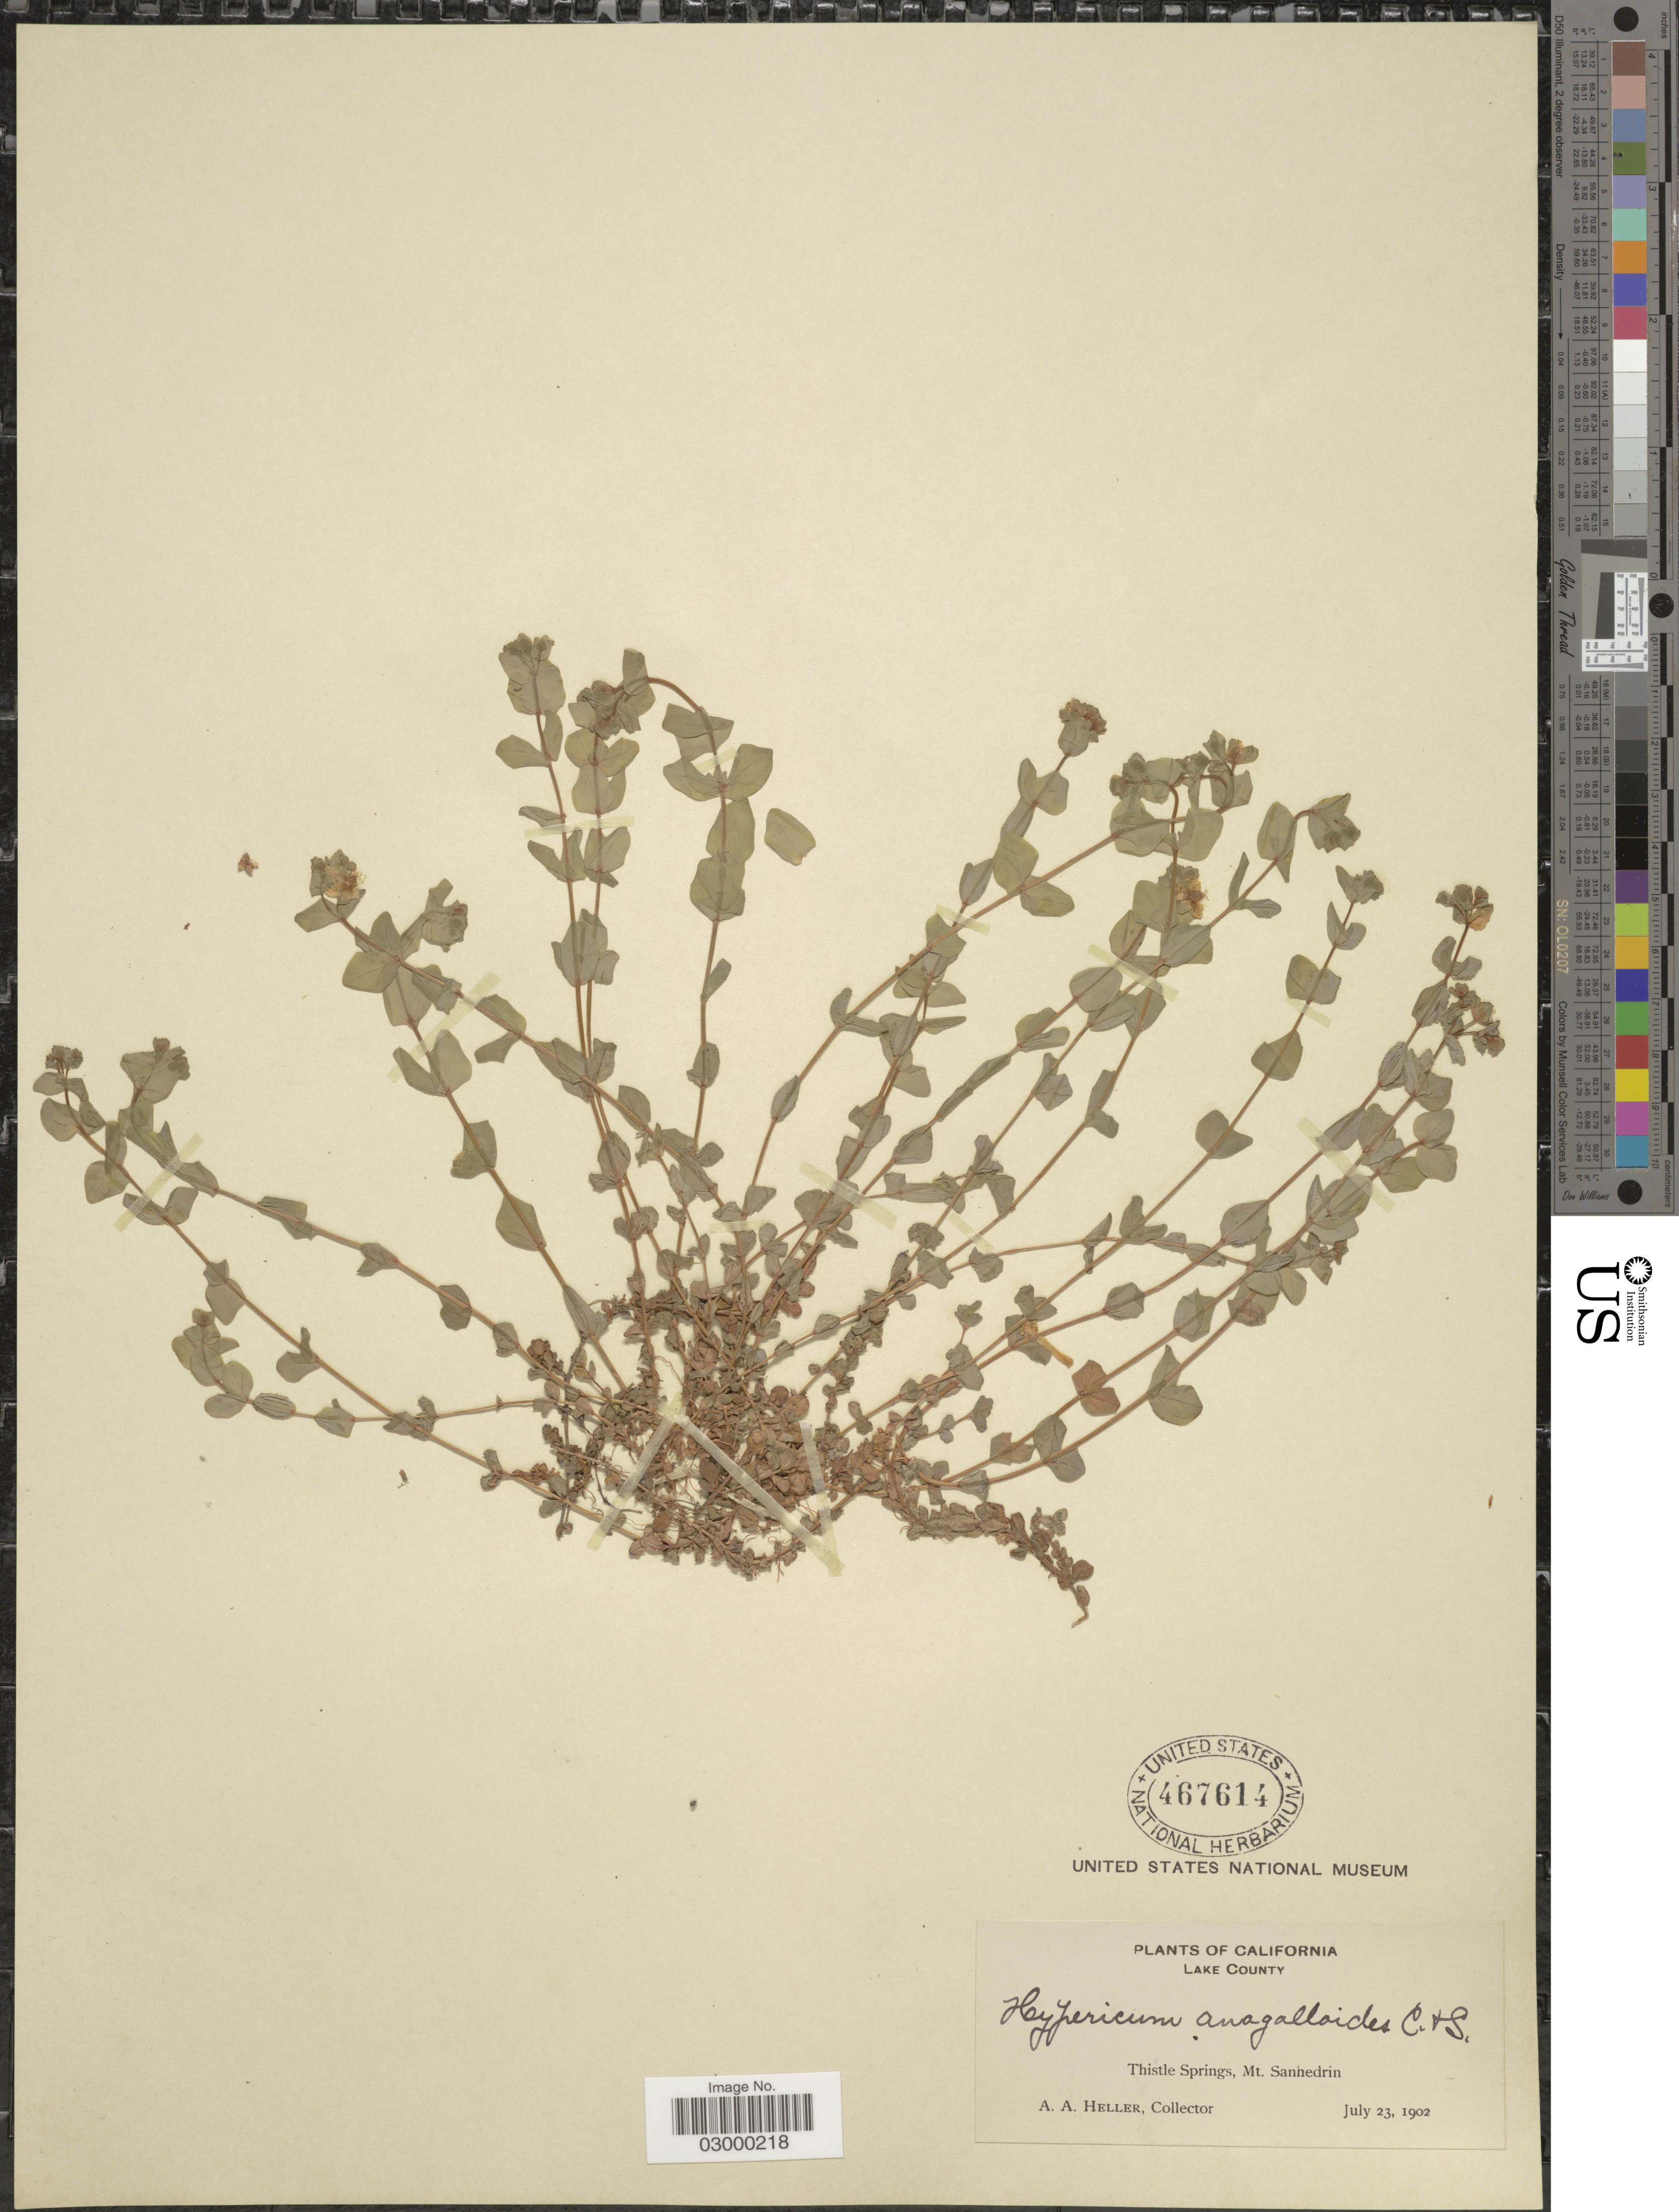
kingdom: Plantae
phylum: Tracheophyta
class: Magnoliopsida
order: Malpighiales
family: Hypericaceae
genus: Hypericum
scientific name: Hypericum anagalloides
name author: Cham. & Schltdl.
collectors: A. A. Heller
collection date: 1902-07-23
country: United States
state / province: California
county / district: Lake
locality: Lake County, Thistle Springs, Mt. Sannedrin.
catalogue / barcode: US 467614